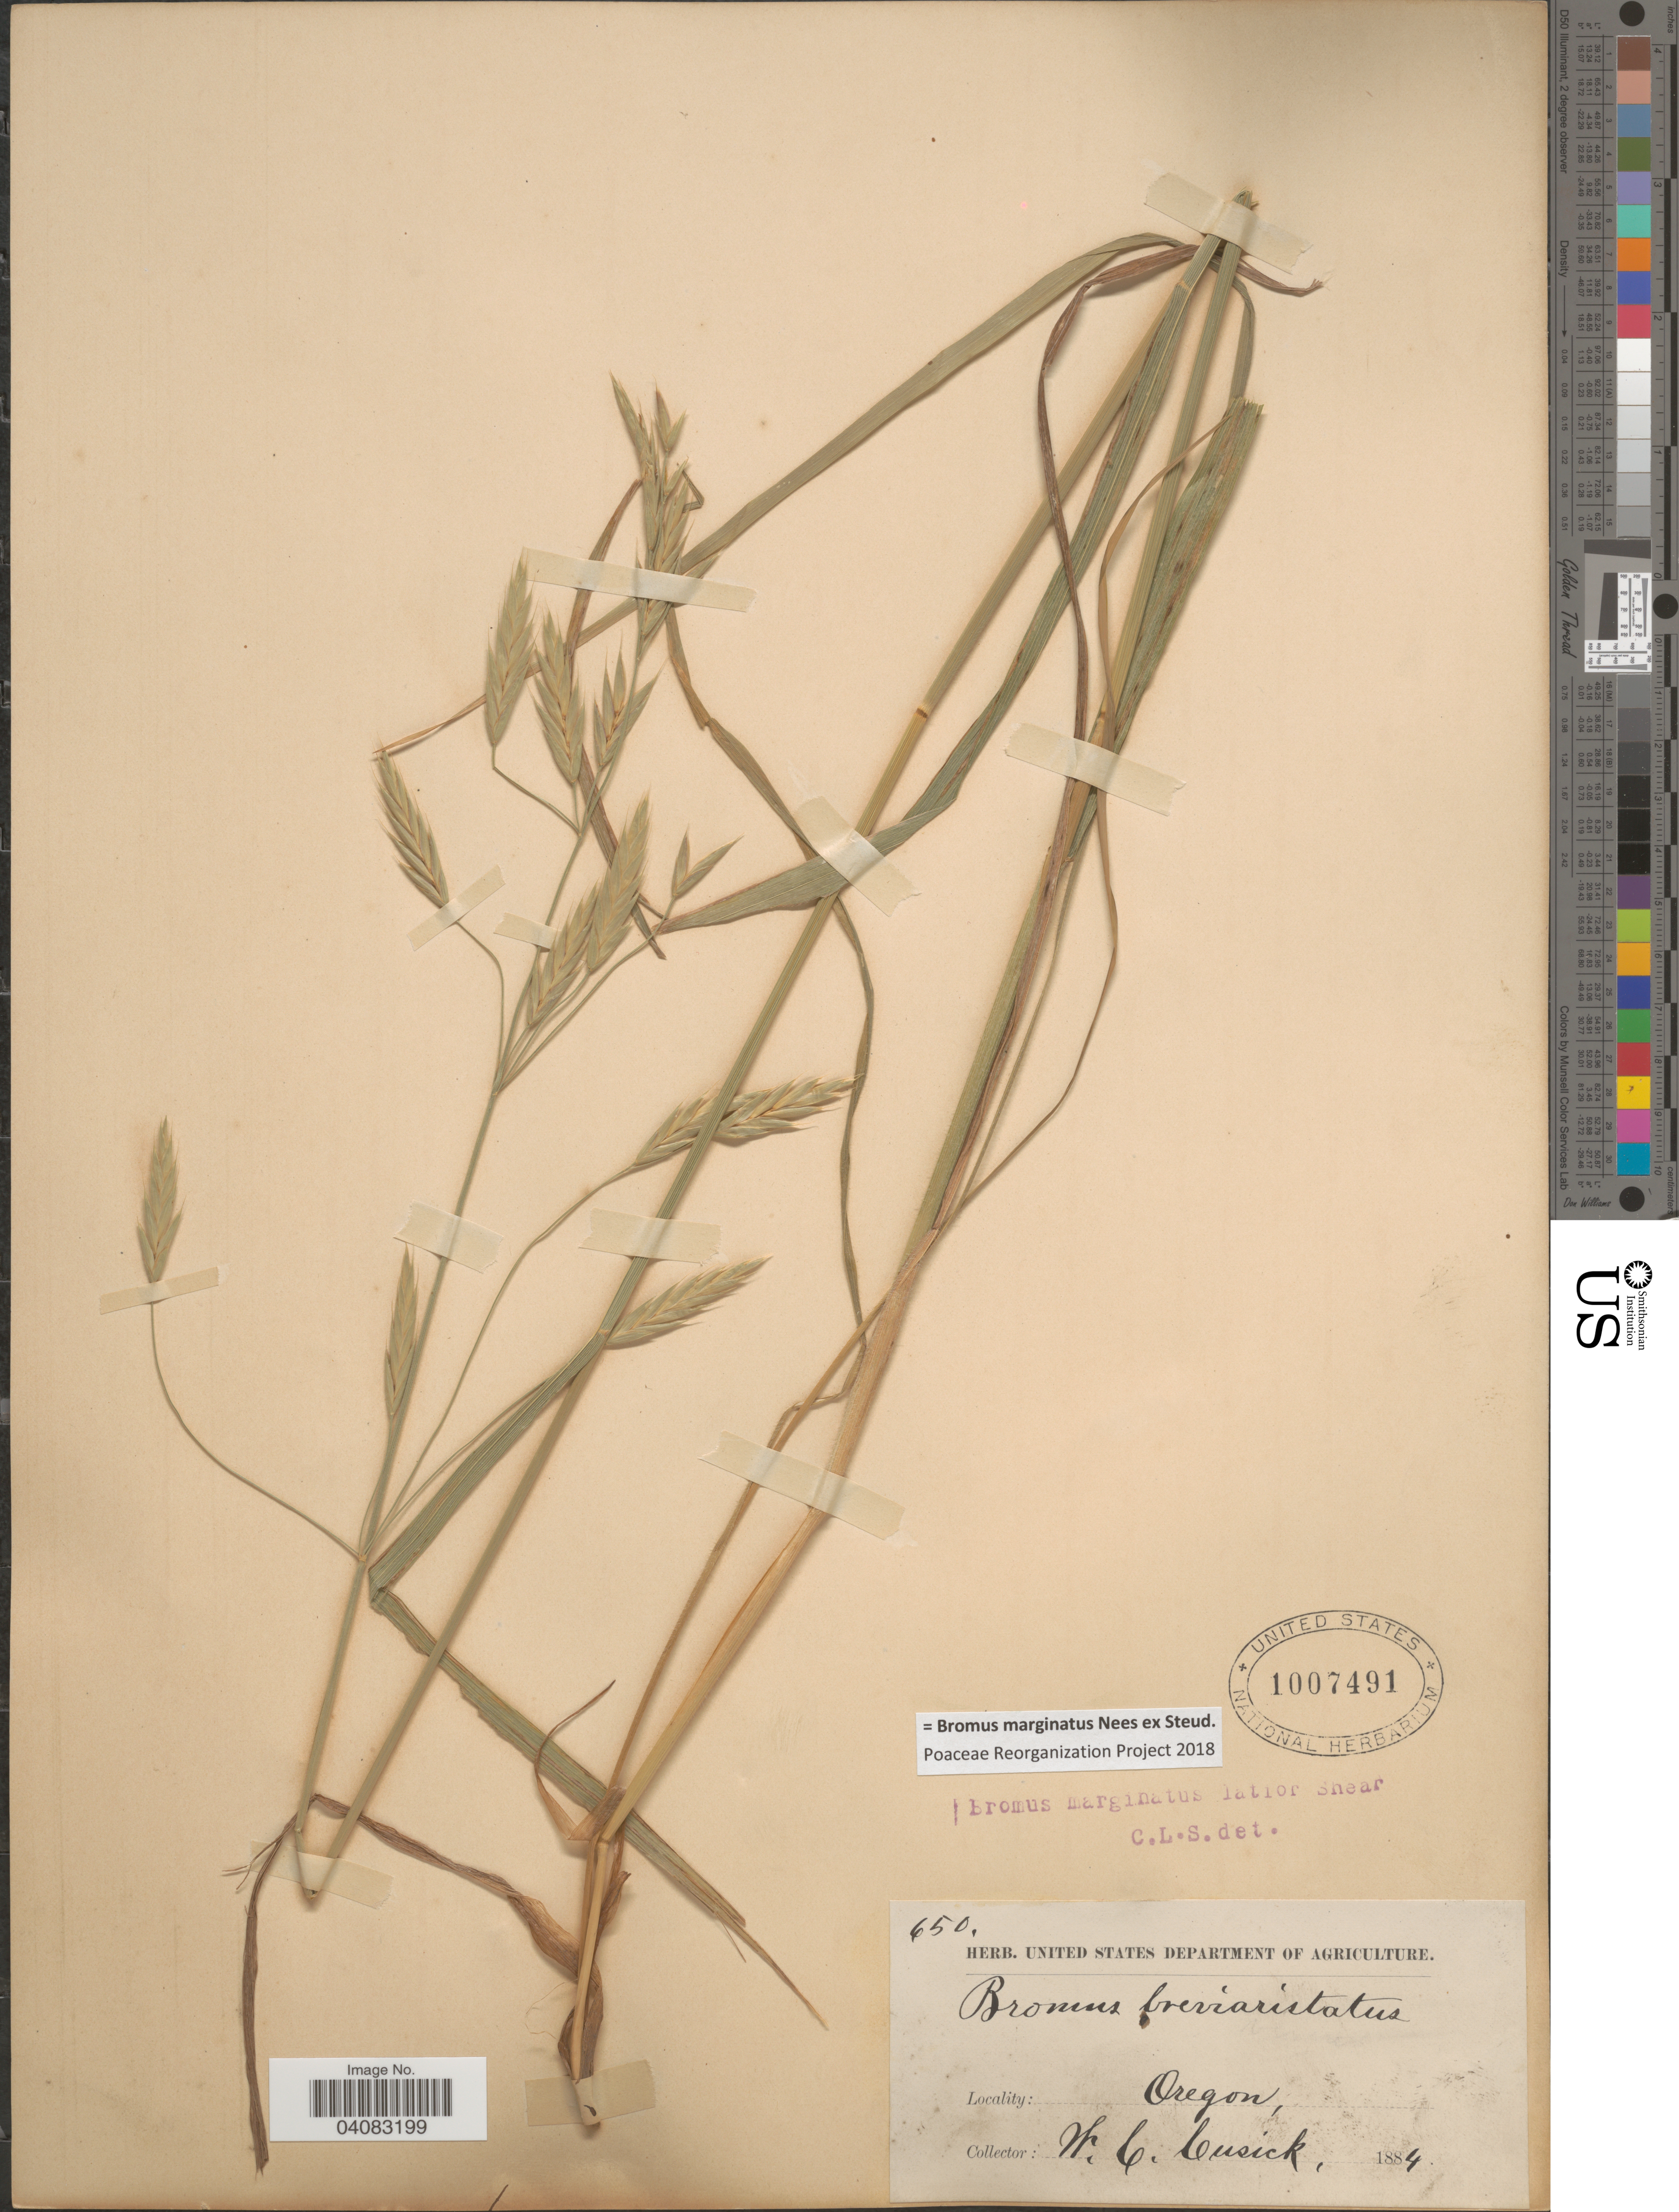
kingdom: Plantae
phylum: Tracheophyta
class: Liliopsida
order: Poales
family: Poaceae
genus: Bromus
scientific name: Bromus marginatus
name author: Nees ex Steud.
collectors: W. C. Cusick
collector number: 650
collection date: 1884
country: United States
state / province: Oregon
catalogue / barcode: US 1007491